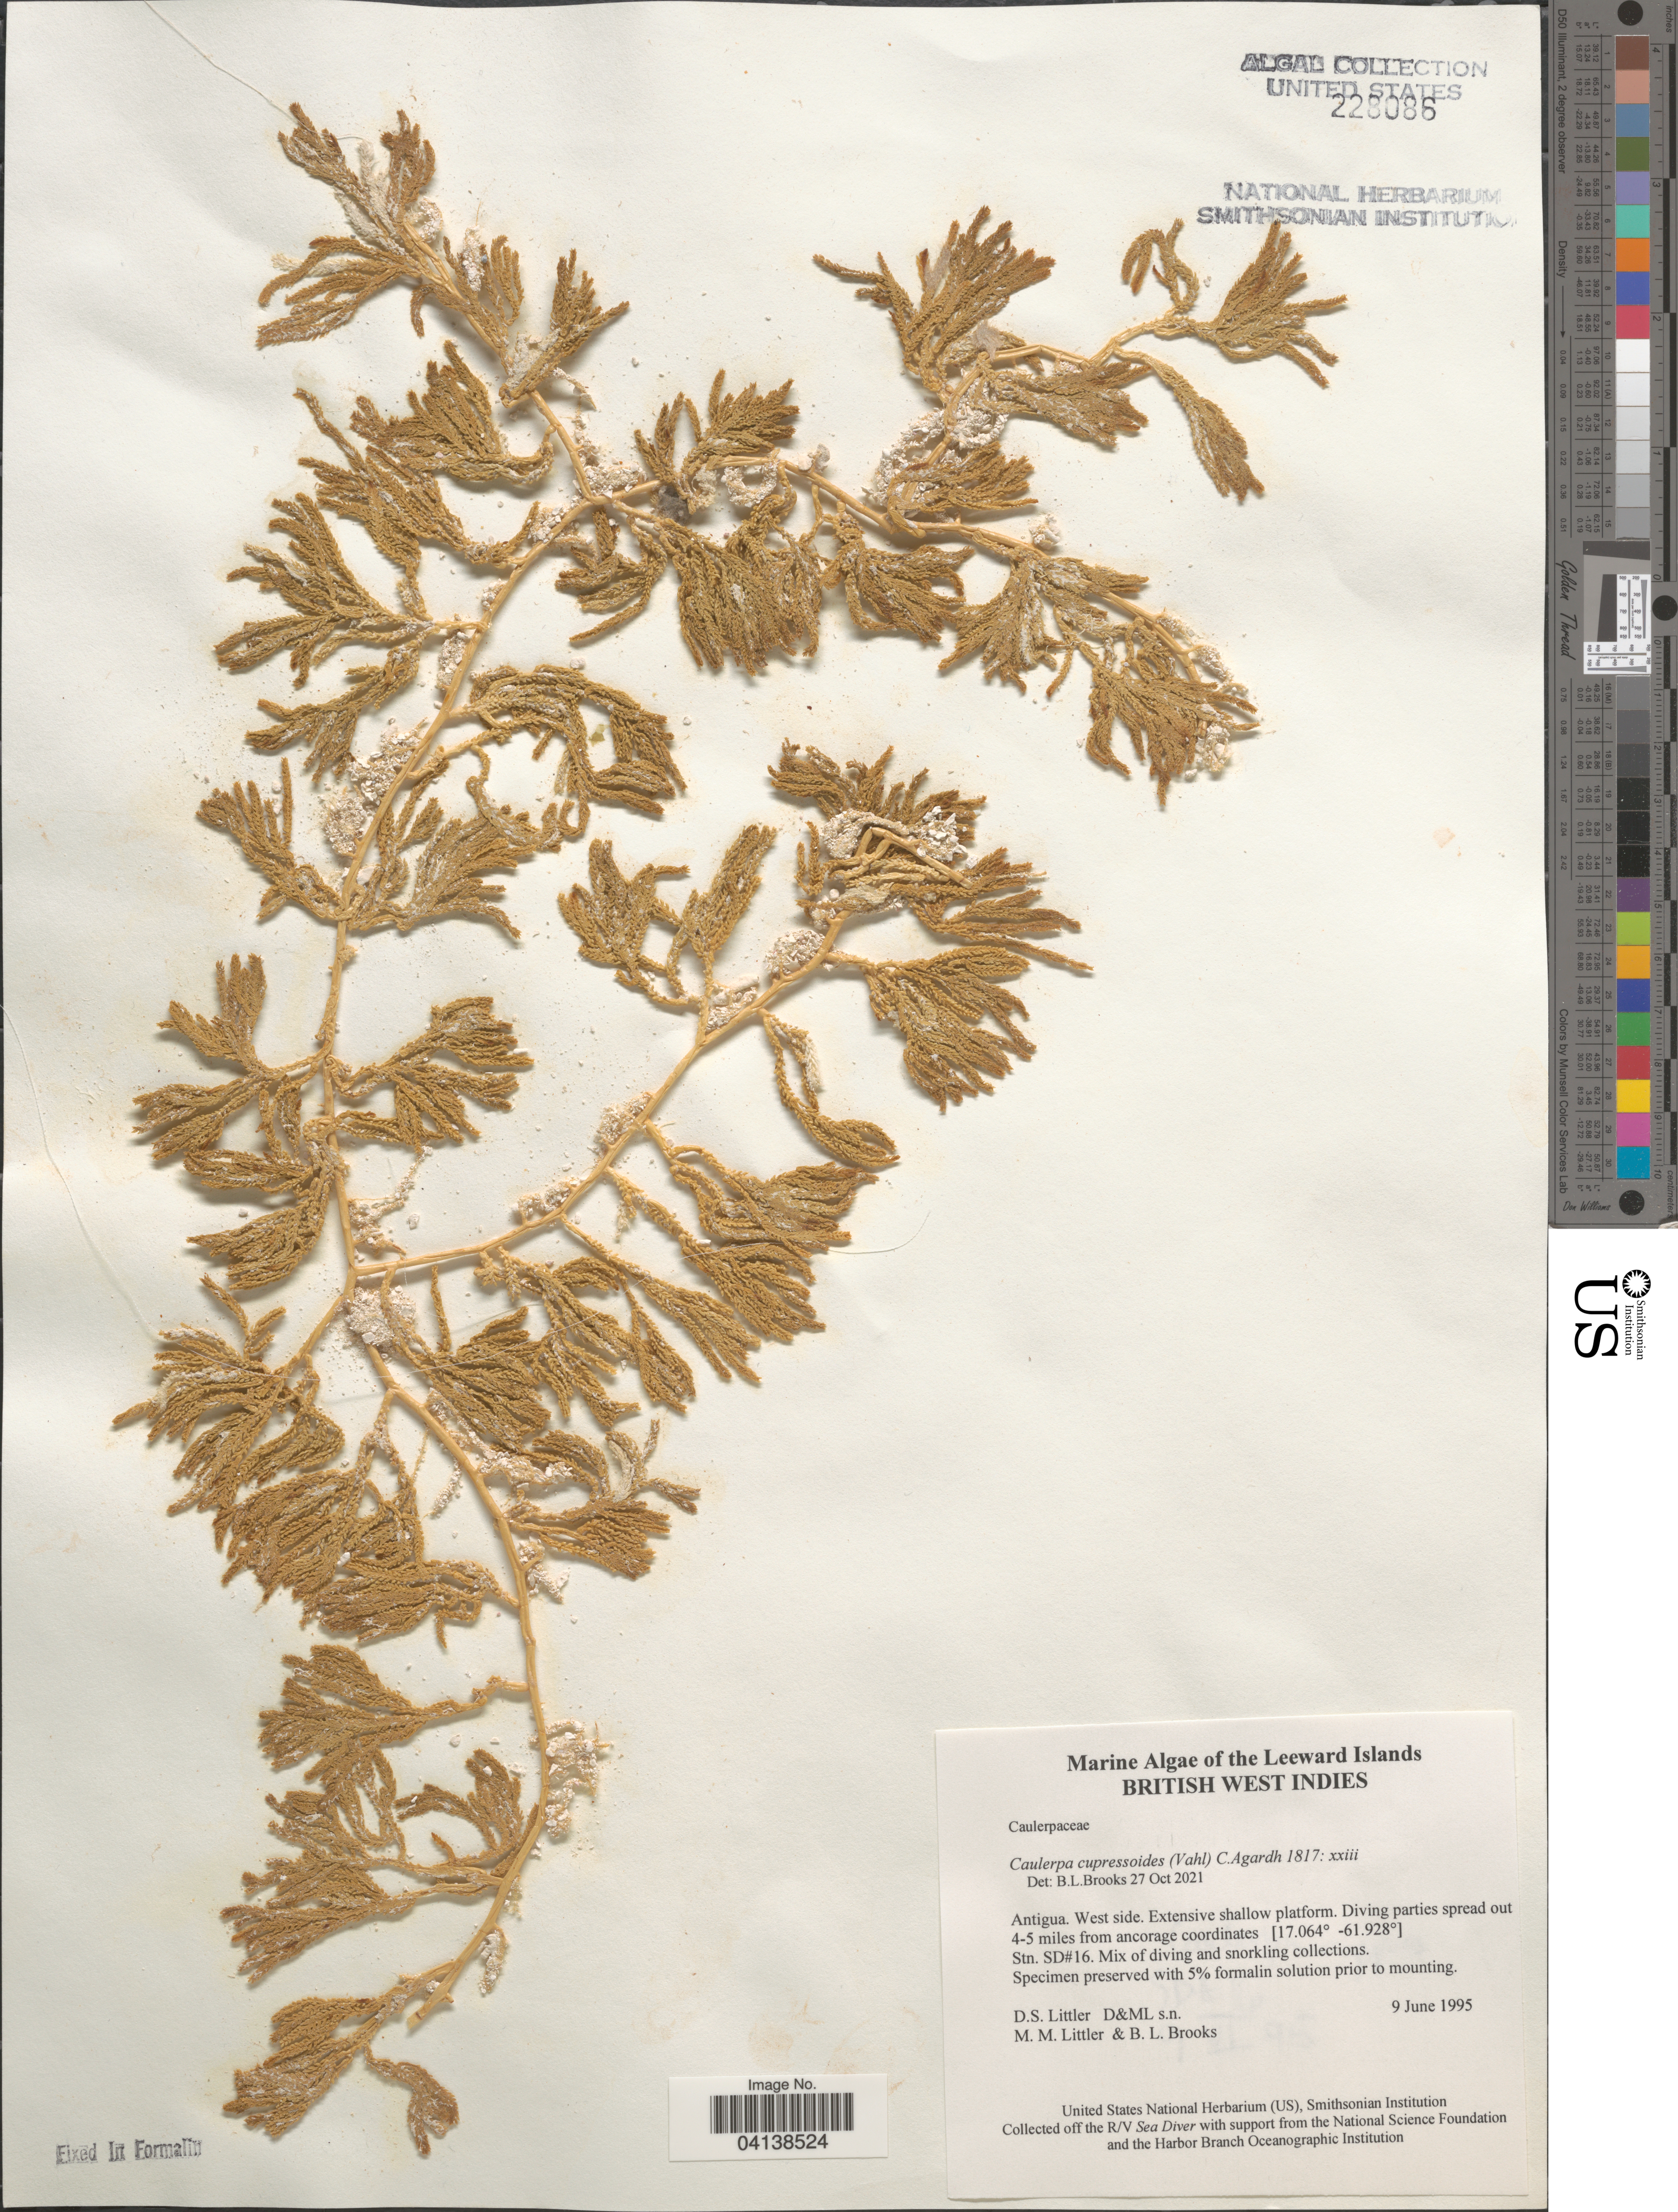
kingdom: Plantae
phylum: Chlorophyta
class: Ulvophyceae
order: Bryopsidales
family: Caulerpaceae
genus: Caulerpa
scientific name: Caulerpa cupressoides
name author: (Vahl) C. Agardh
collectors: D. S. Littler & B. Brooks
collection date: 1995-06-09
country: Antigua and Barbuda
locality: Leeward Islands. British West Indies. Antigua. West side. Extensive shallow platform. Diving parties spread out 4-5 milies from ancorage coordinates. Stn. SD#16.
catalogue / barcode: US 228086